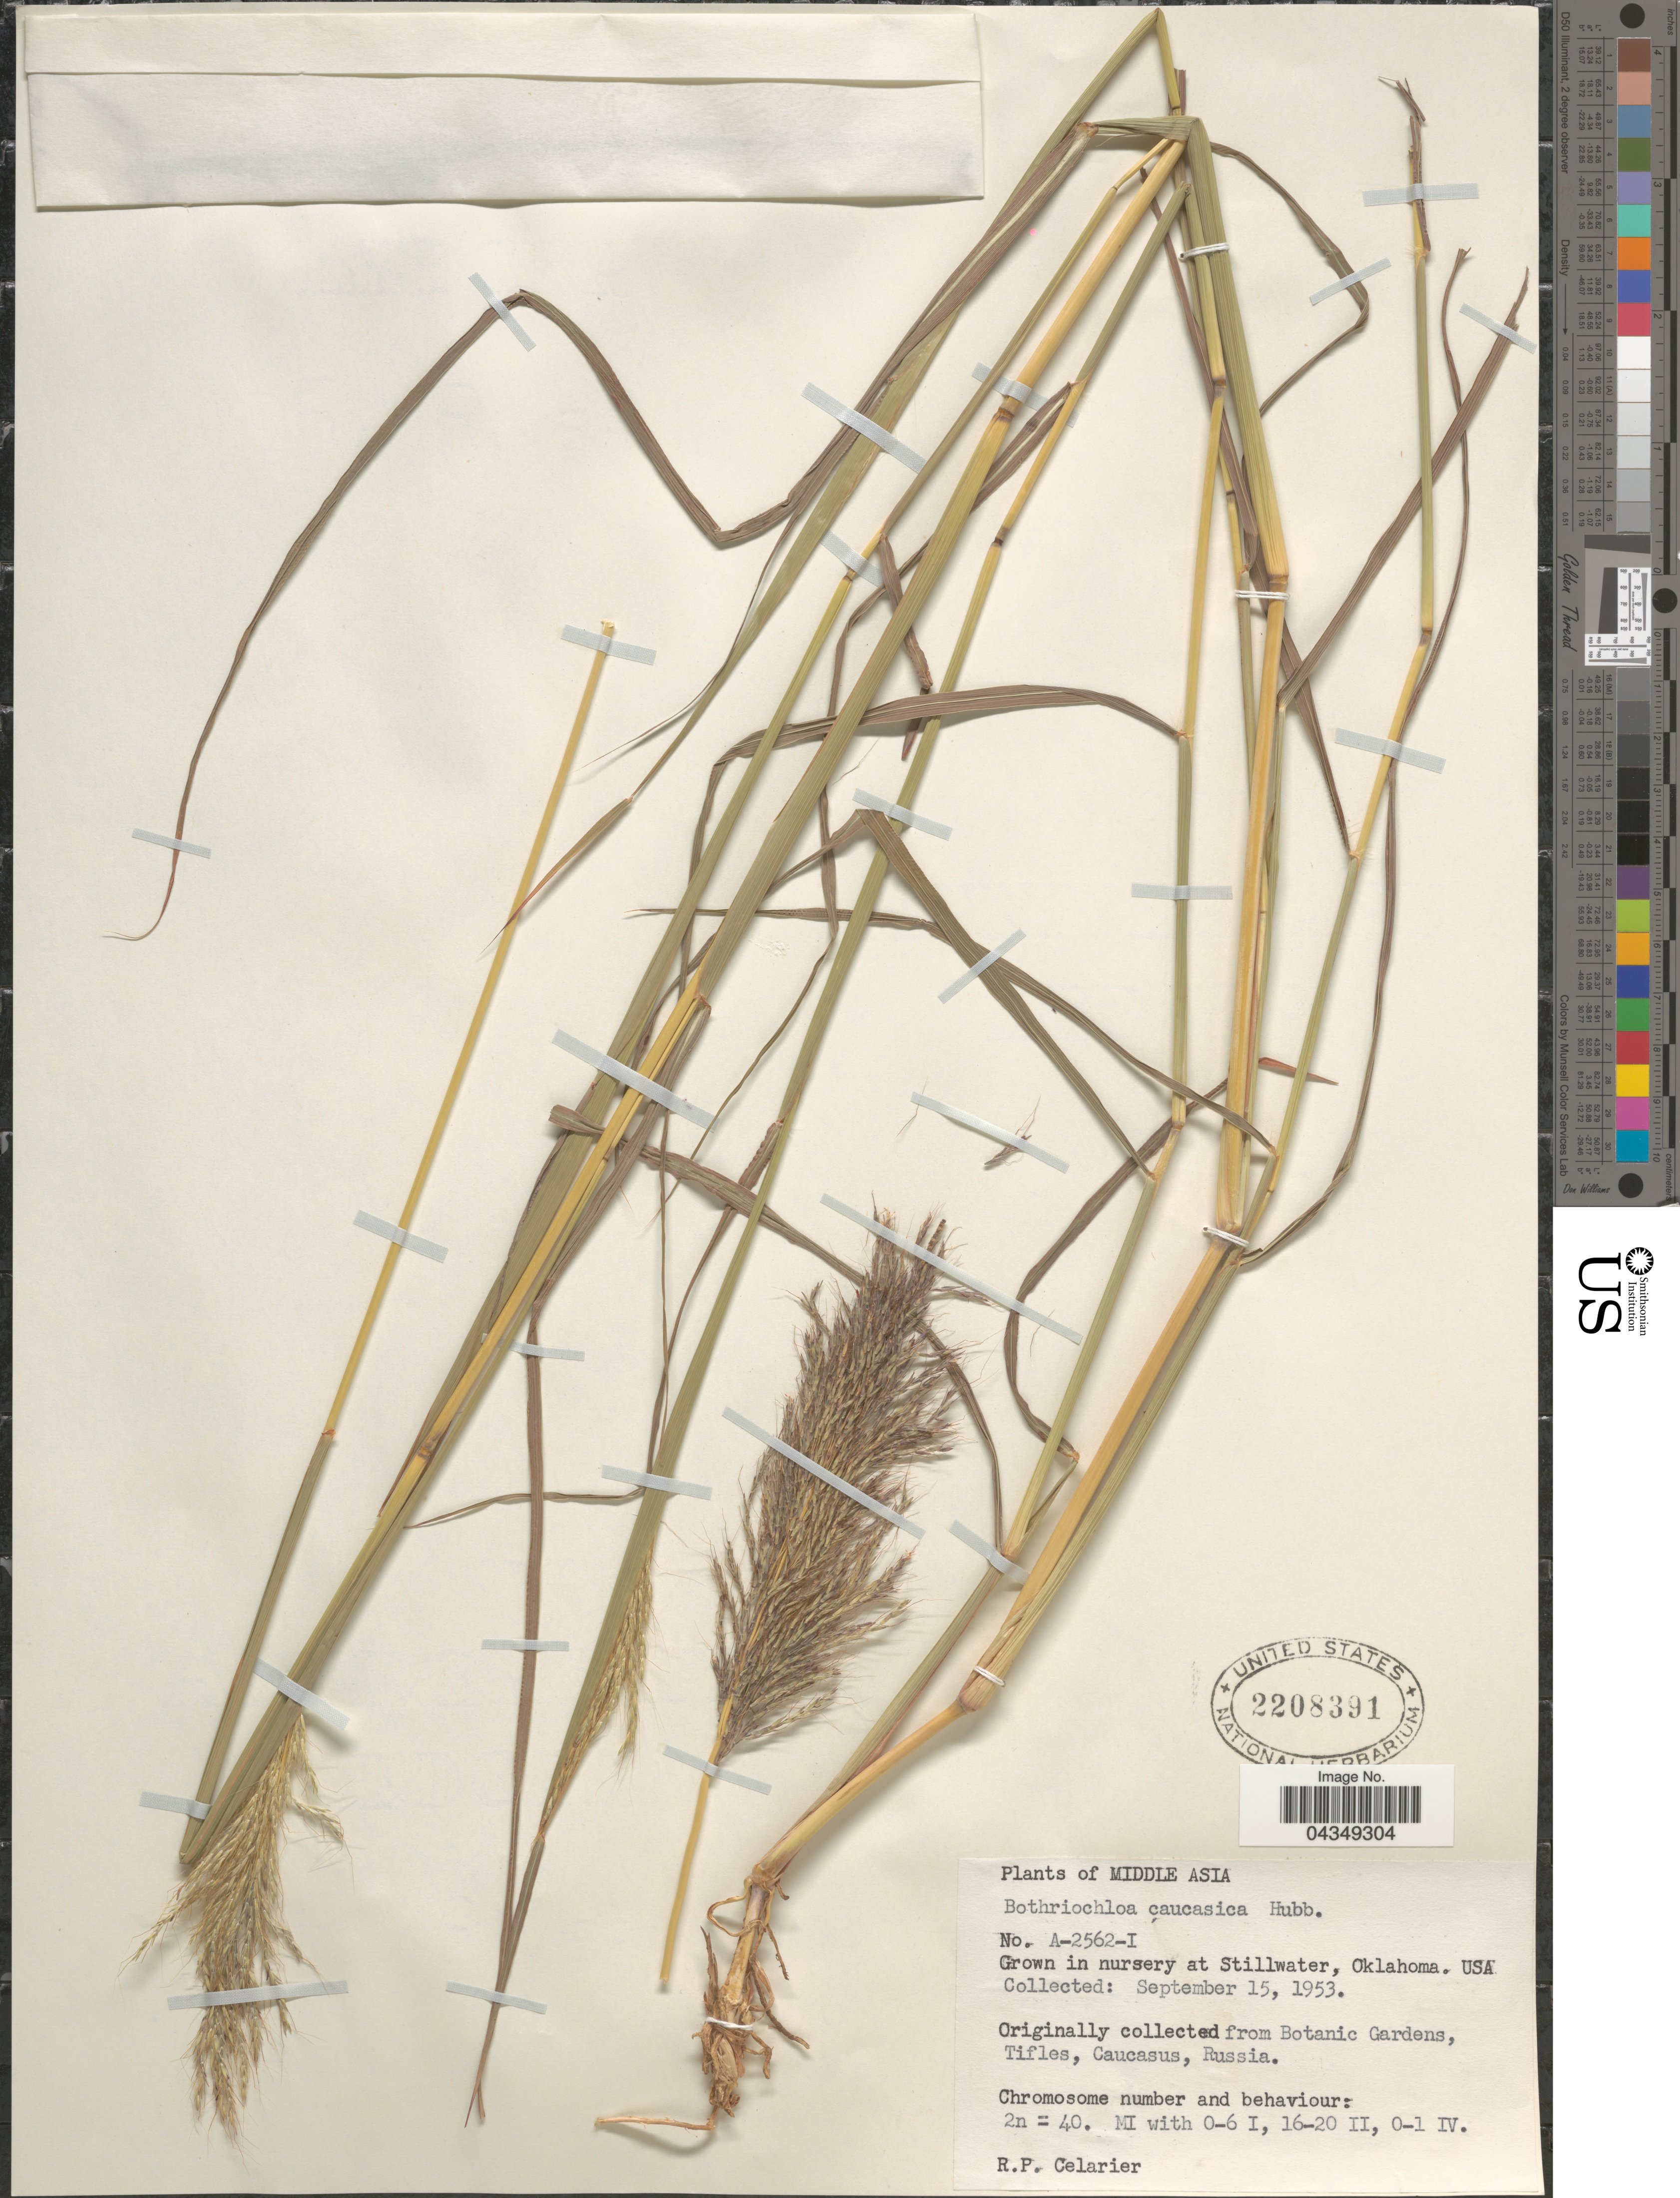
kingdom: Plantae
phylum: Tracheophyta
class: Liliopsida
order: Poales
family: Poaceae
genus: Bothriochloa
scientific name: Bothriochloa caucasica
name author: (Trin.) C. E. Hubb.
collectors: R. Celarier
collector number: A-2562-I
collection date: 1953-09-15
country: United States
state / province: Oklahoma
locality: Grown in nursery at Stillwater.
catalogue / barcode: US 2208391